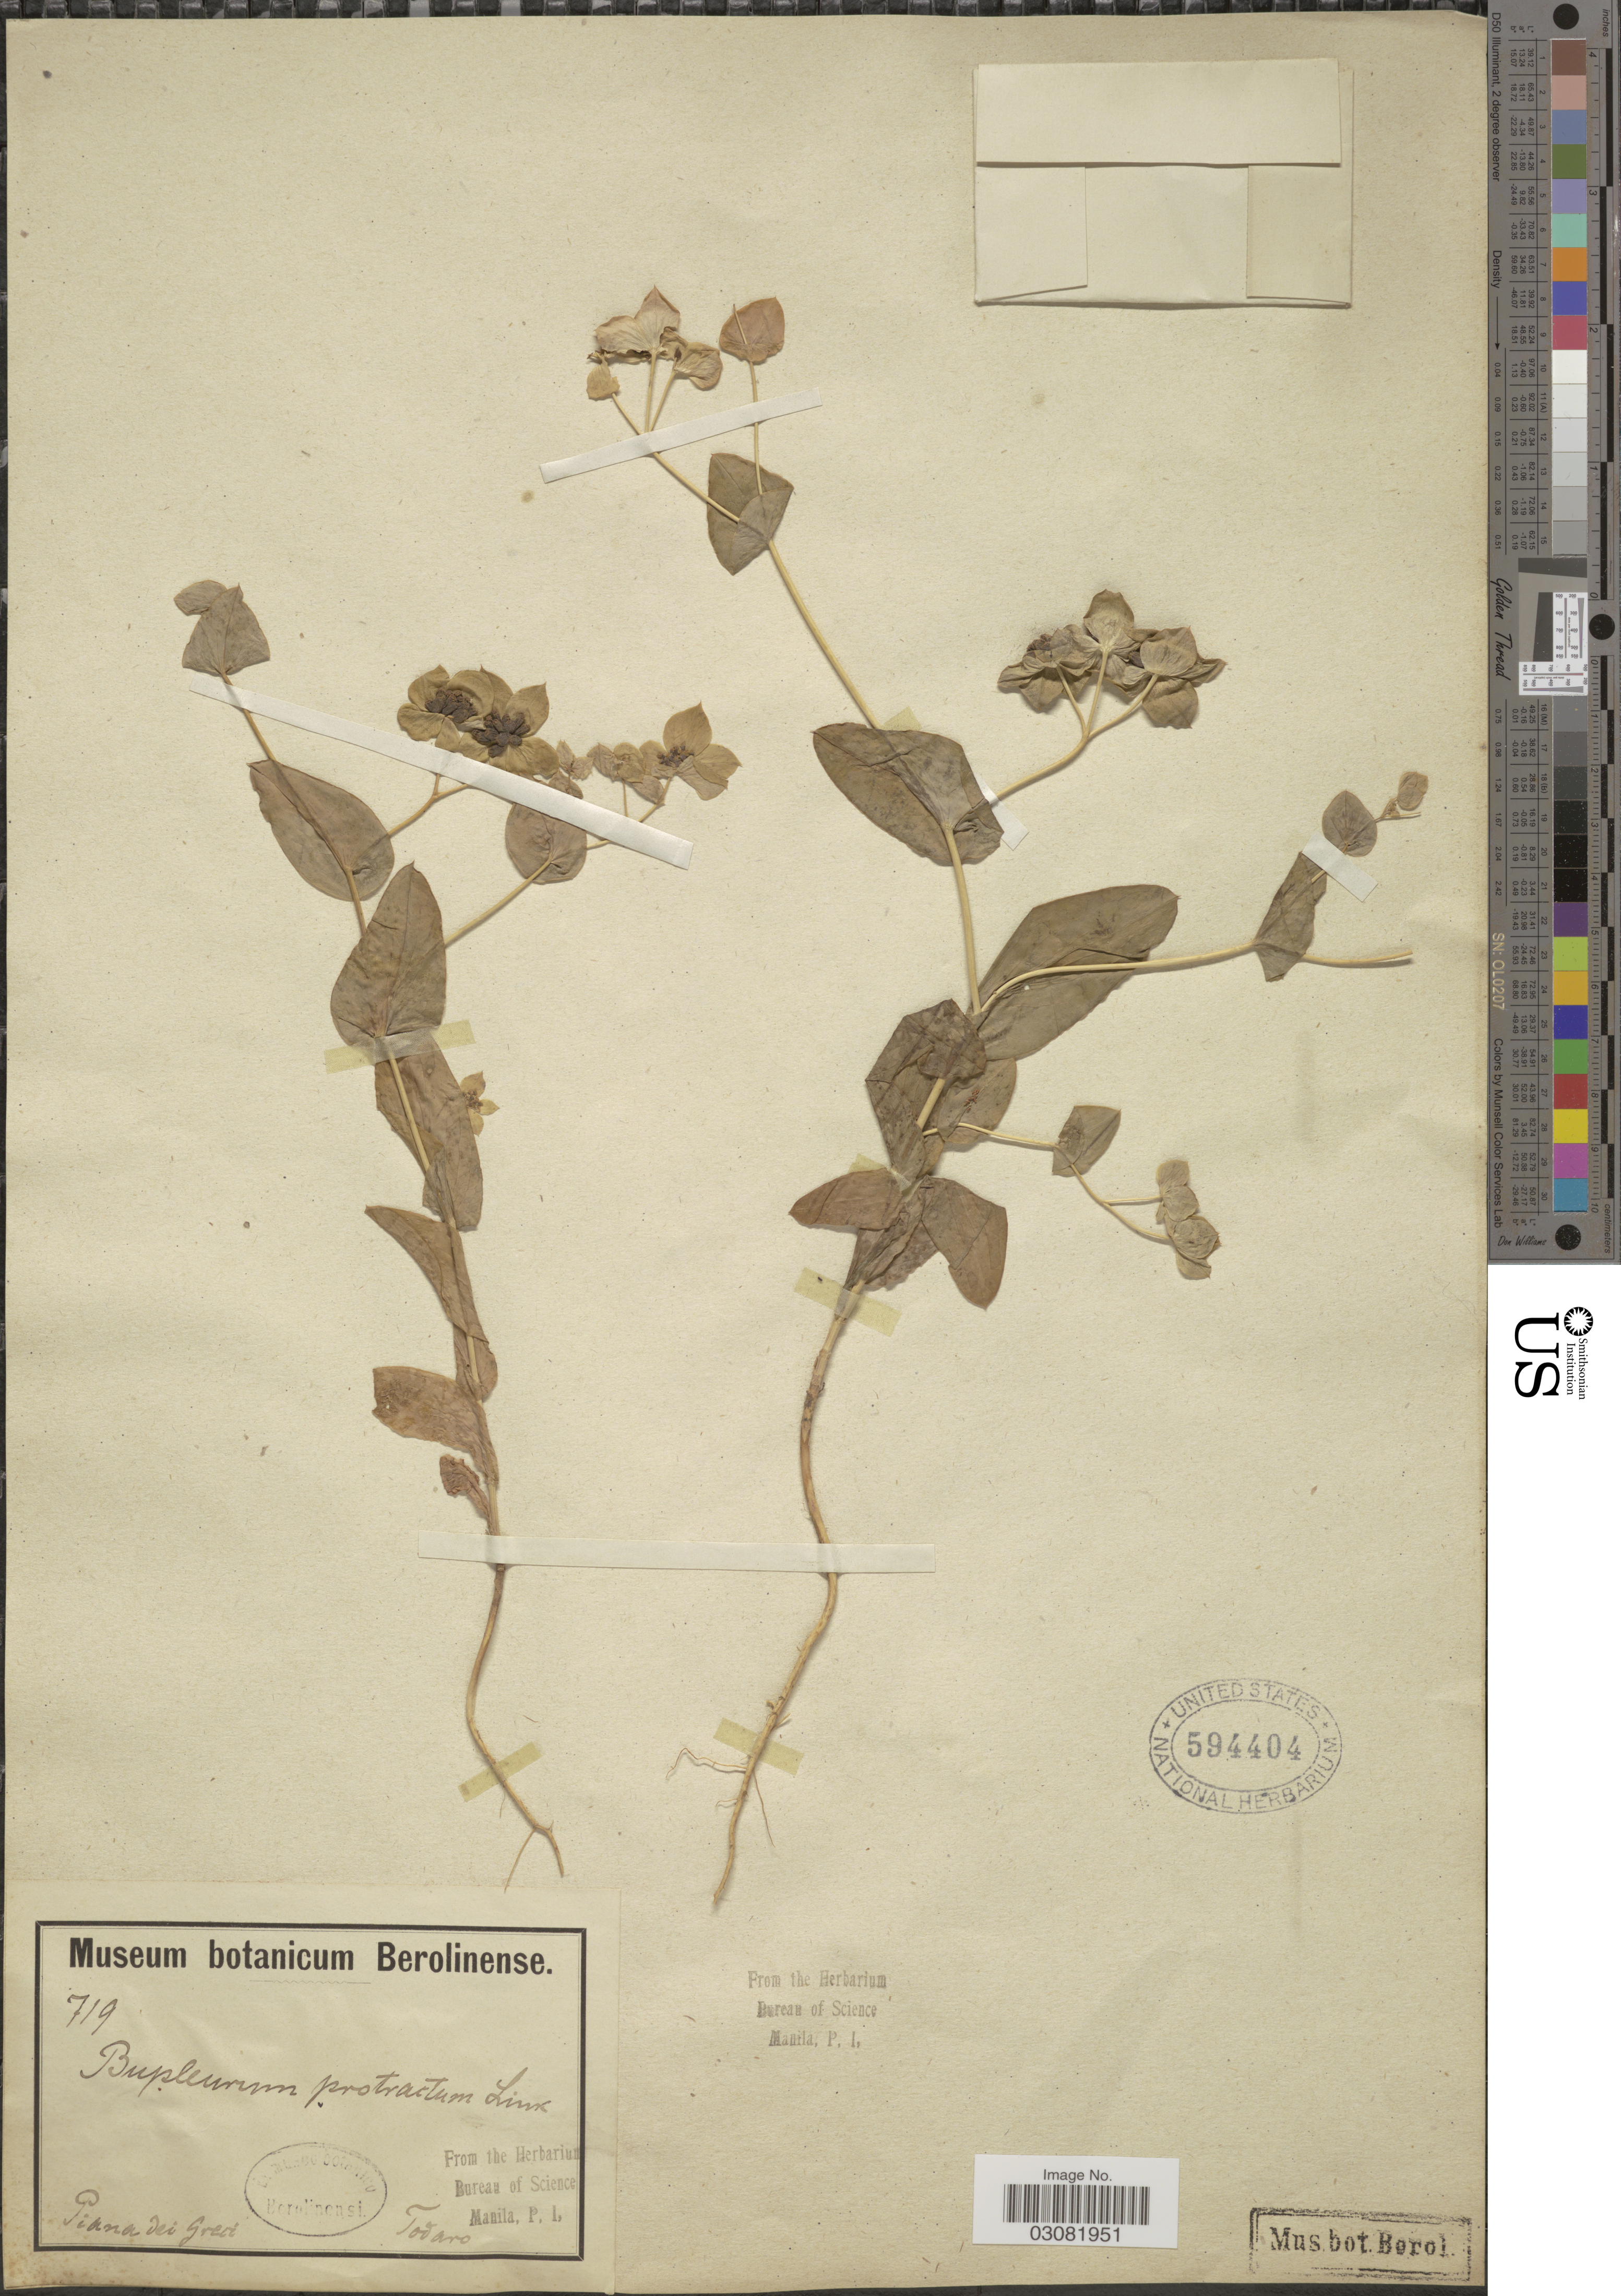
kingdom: Plantae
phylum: Tracheophyta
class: Magnoliopsida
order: Apiales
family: Apiaceae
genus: Bupleurum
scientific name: Bupleurum subovatum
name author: Link ex Spreng.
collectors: Todaro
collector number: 719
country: Italy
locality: Piana dei Greci.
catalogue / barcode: US 594404